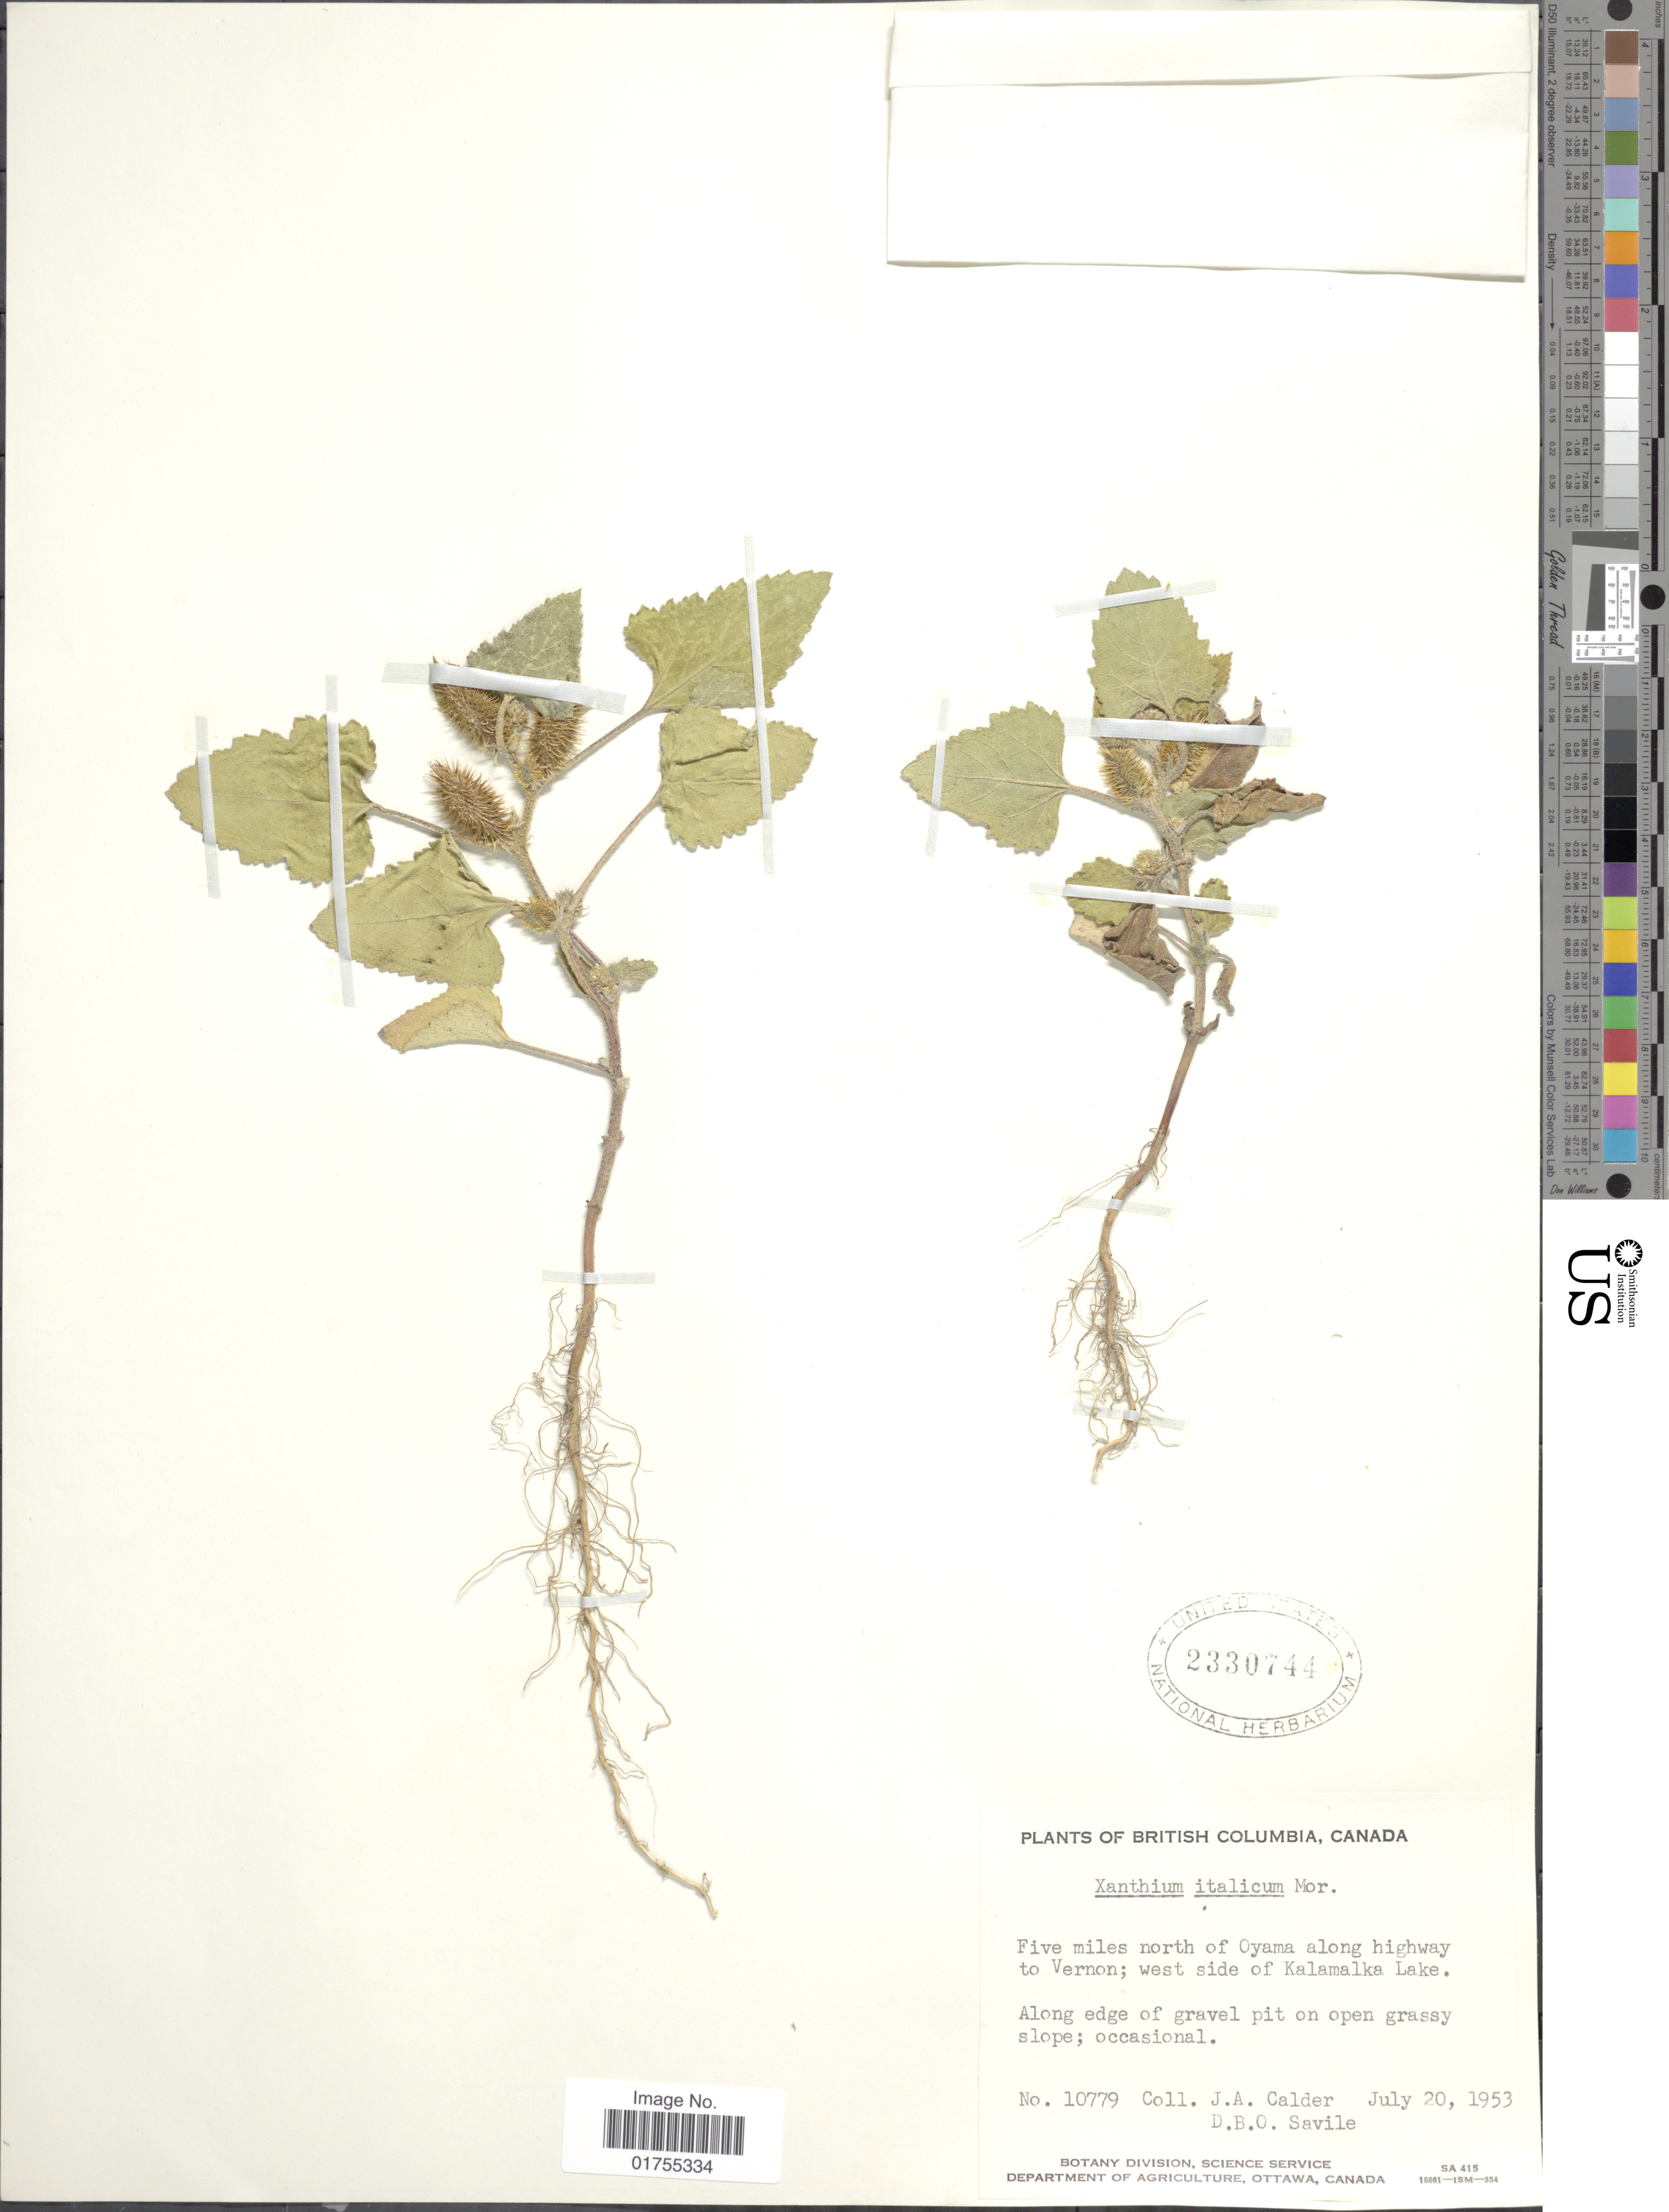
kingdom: Plantae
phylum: Tracheophyta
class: Magnoliopsida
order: Asterales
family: Asteraceae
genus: Xanthium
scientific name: Xanthium strumarium var. canadense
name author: (Mill.) Torr. & A. Gray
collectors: J. A. Calder & D. Savile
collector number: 10779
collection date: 1953-07-20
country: Canada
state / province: British Columbia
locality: Five miles north of Oyama along Highway to Vernon; West side of Kalamalka Lake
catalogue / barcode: US 2330744